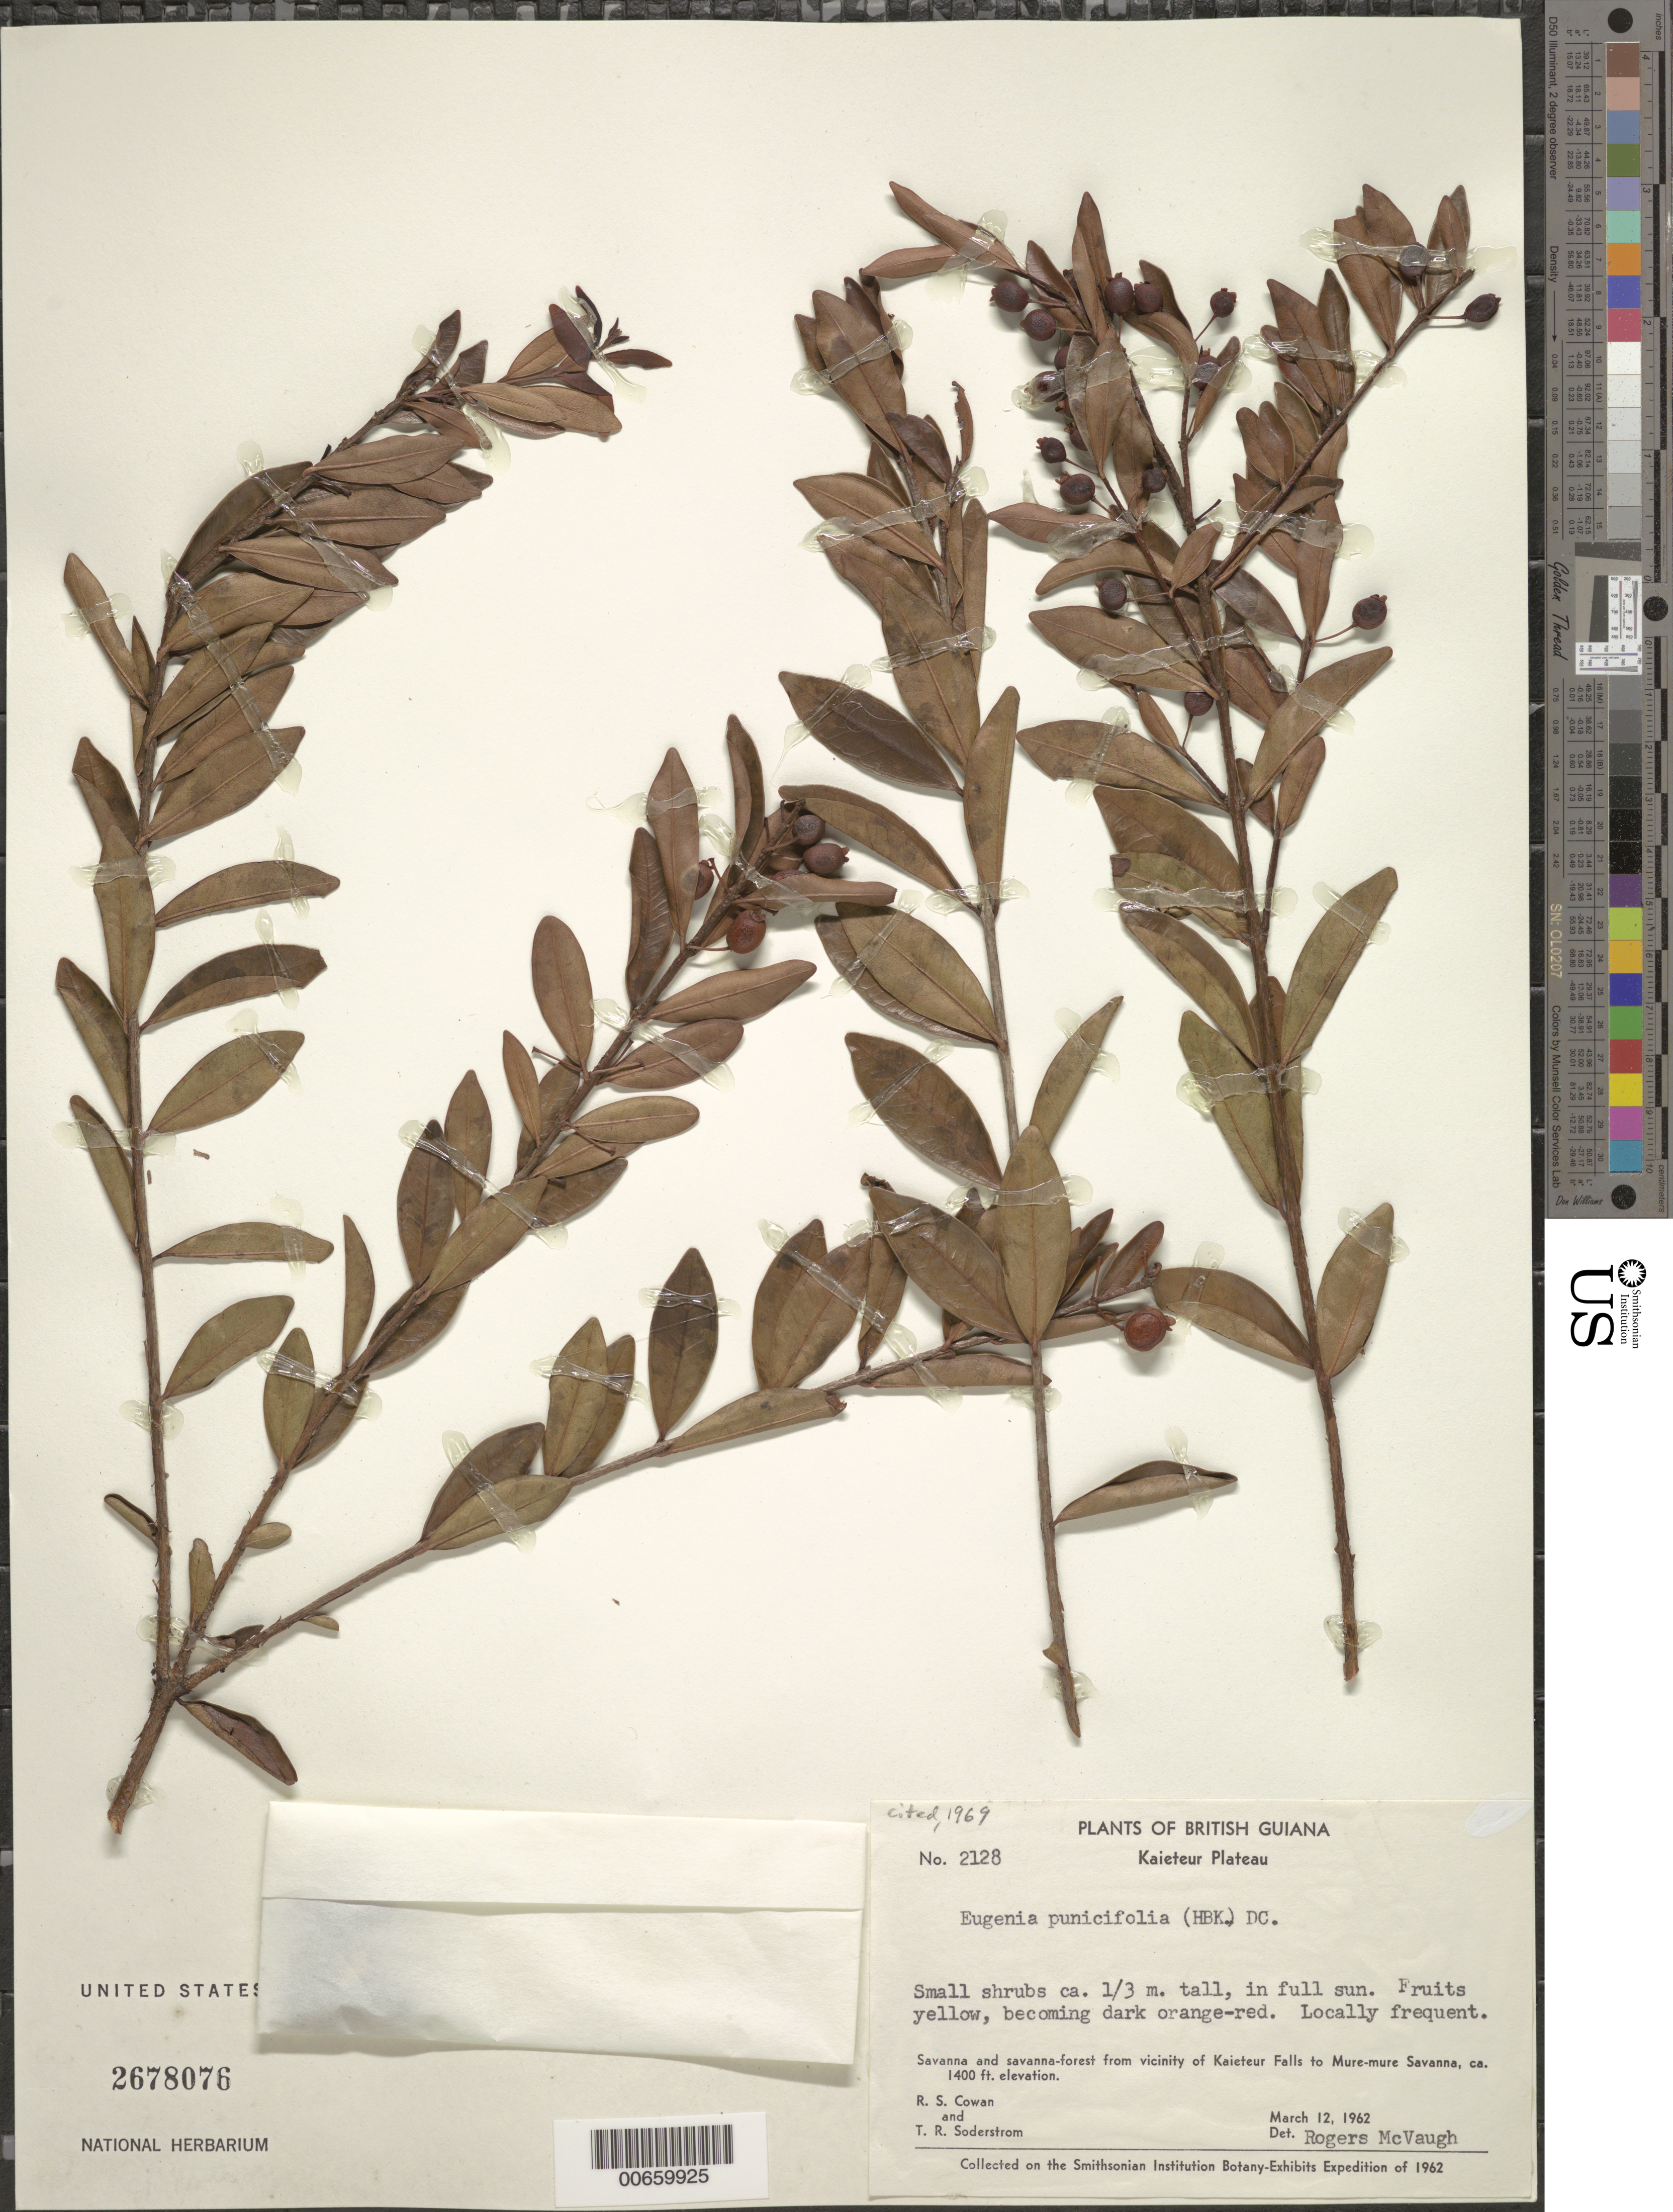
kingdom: Plantae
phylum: Tracheophyta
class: Magnoliopsida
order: Myrtales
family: Myrtaceae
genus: Eugenia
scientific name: Eugenia punicifolia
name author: (Kunth) DC.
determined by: McVaugh, R.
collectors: R. S. Cowan & T. R. Soderstrom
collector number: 2128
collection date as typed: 12-Mar-62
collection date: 1962-03-12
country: Guyana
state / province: Potaro-Siparuni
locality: Kaieteur Falls, Potaro R.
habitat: Savanna and savanna forest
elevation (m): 427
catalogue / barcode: US 2678076